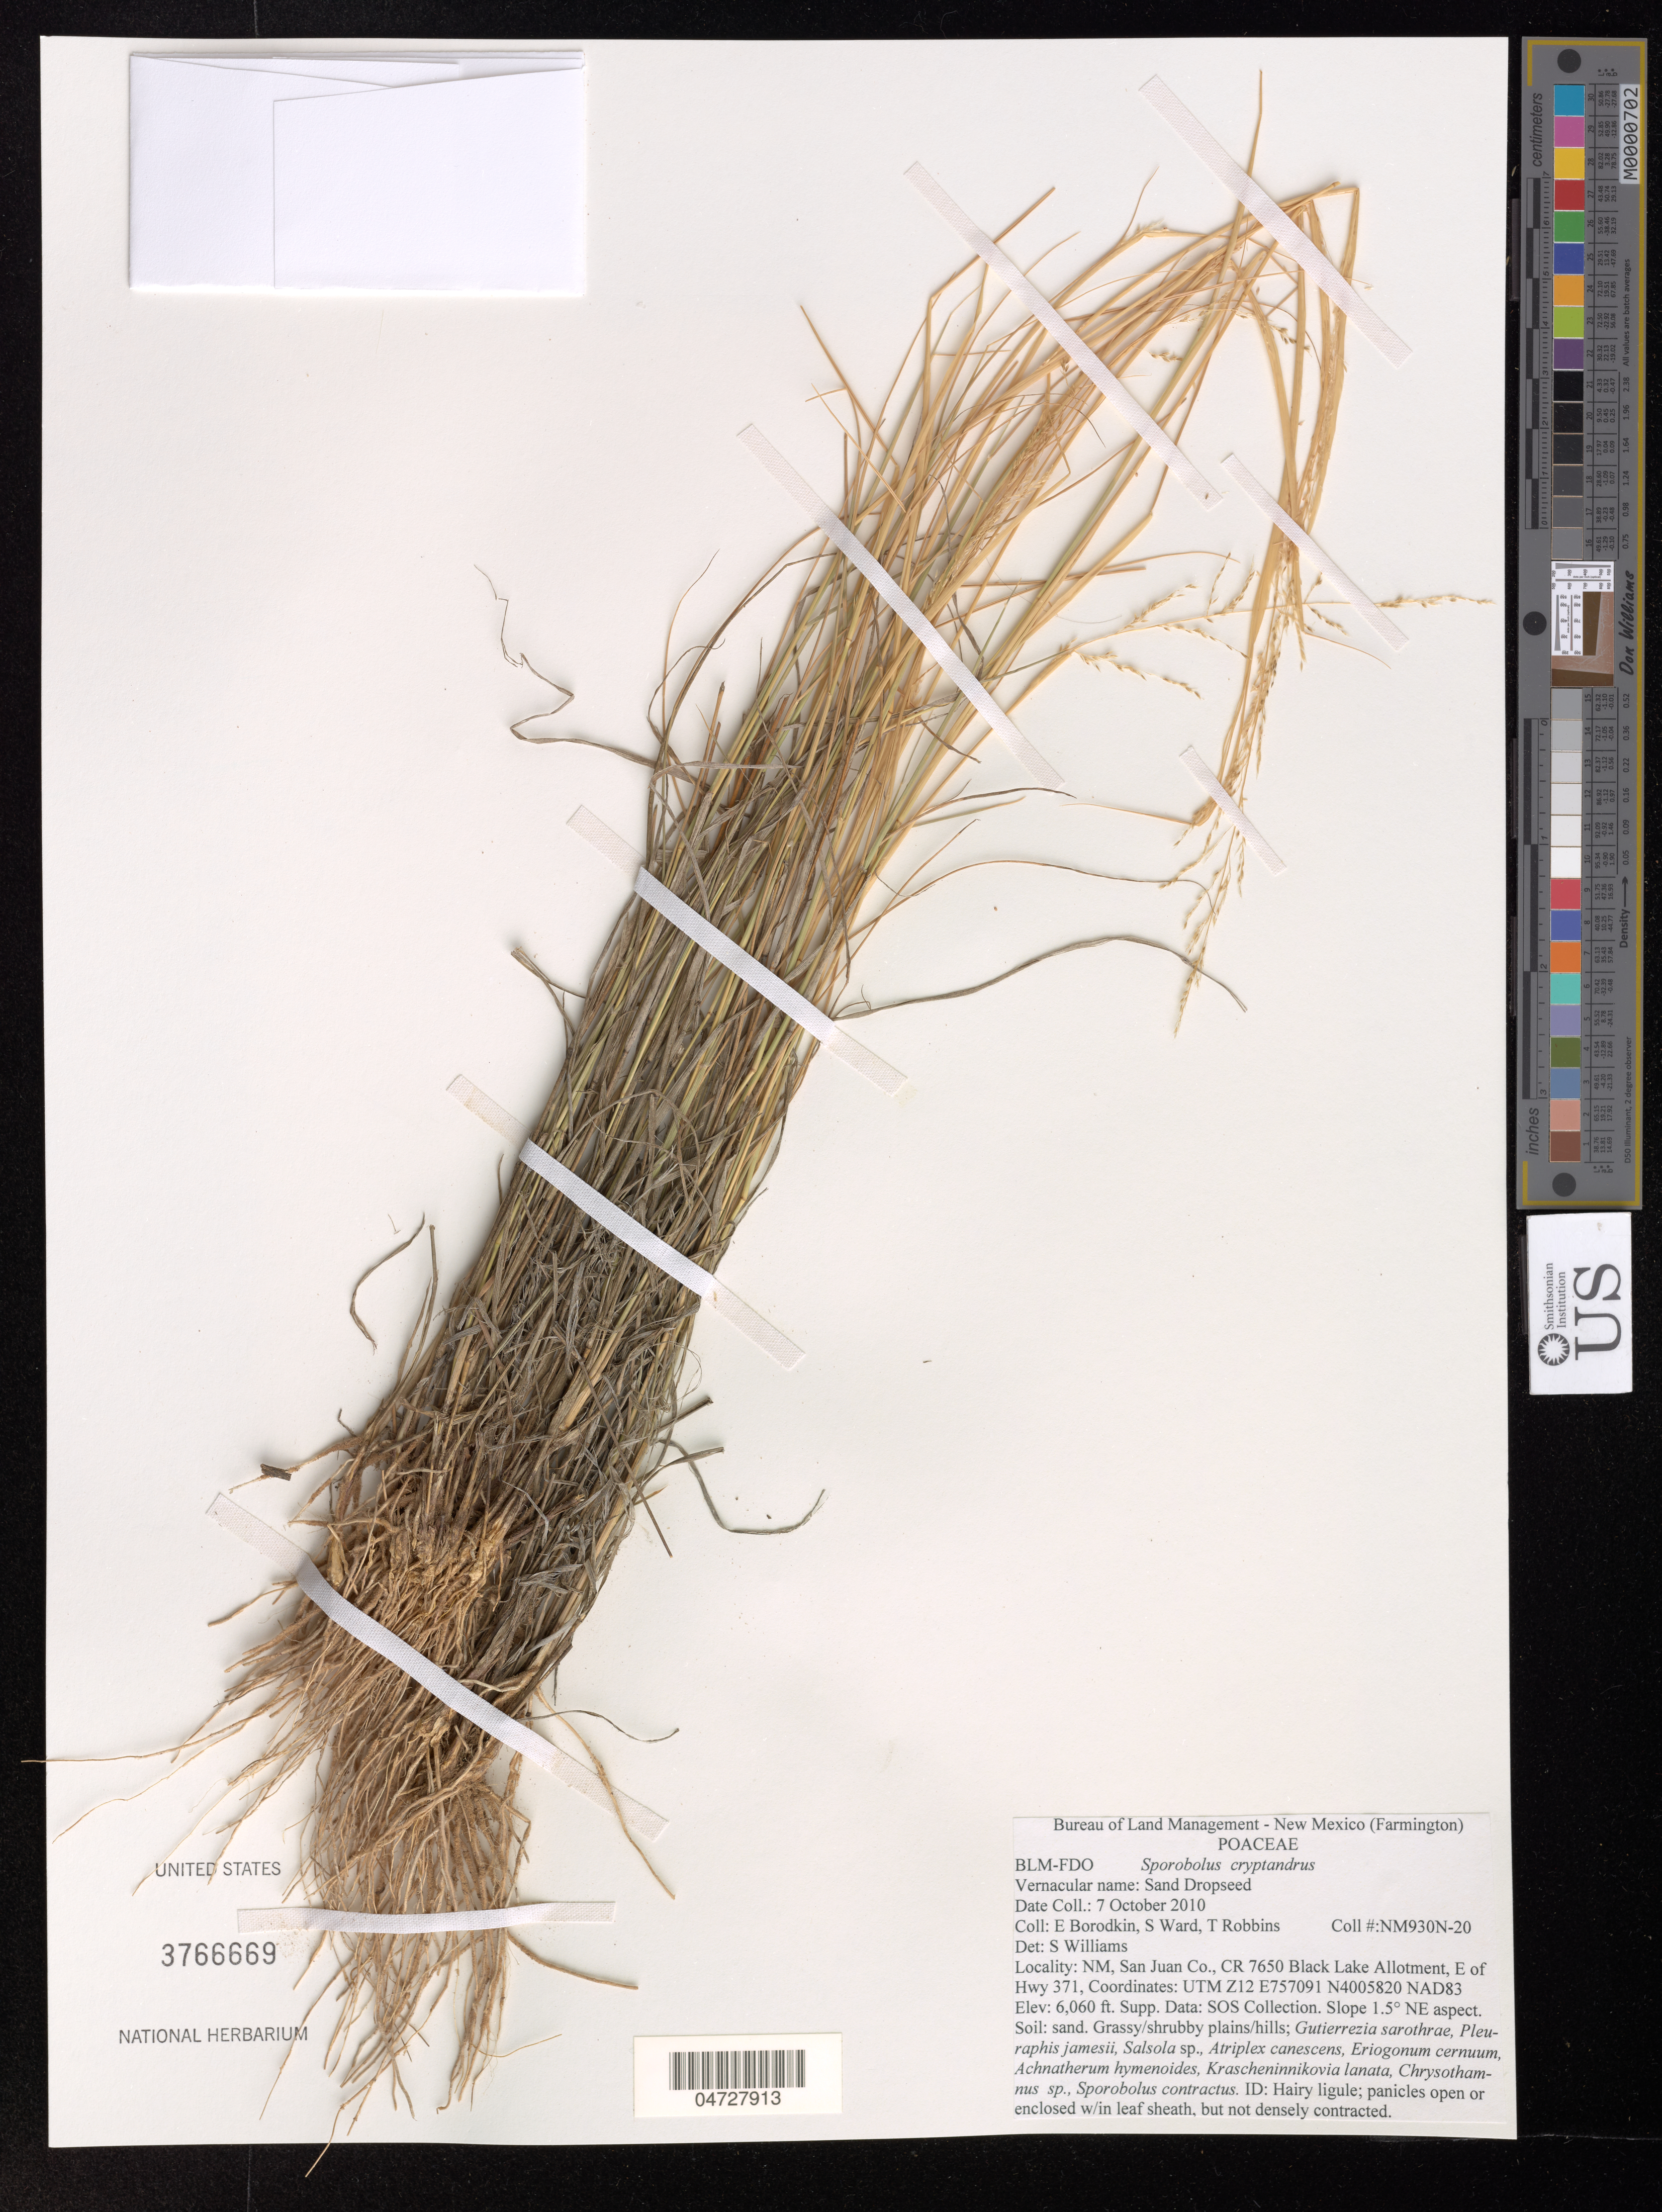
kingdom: Plantae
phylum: Tracheophyta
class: Liliopsida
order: Poales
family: Poaceae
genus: Sporobolus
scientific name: Sporobolus cryptandrus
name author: (Torr.) A. Gray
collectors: E. Borodkin, S. Ward & T. Robbins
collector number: NM930N-20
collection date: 2010-10-07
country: United States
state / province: New Mexico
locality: San Juan Co., CR 7650 Black Lake Allotment, E of Hwy 371.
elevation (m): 1847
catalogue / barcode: US 3766669